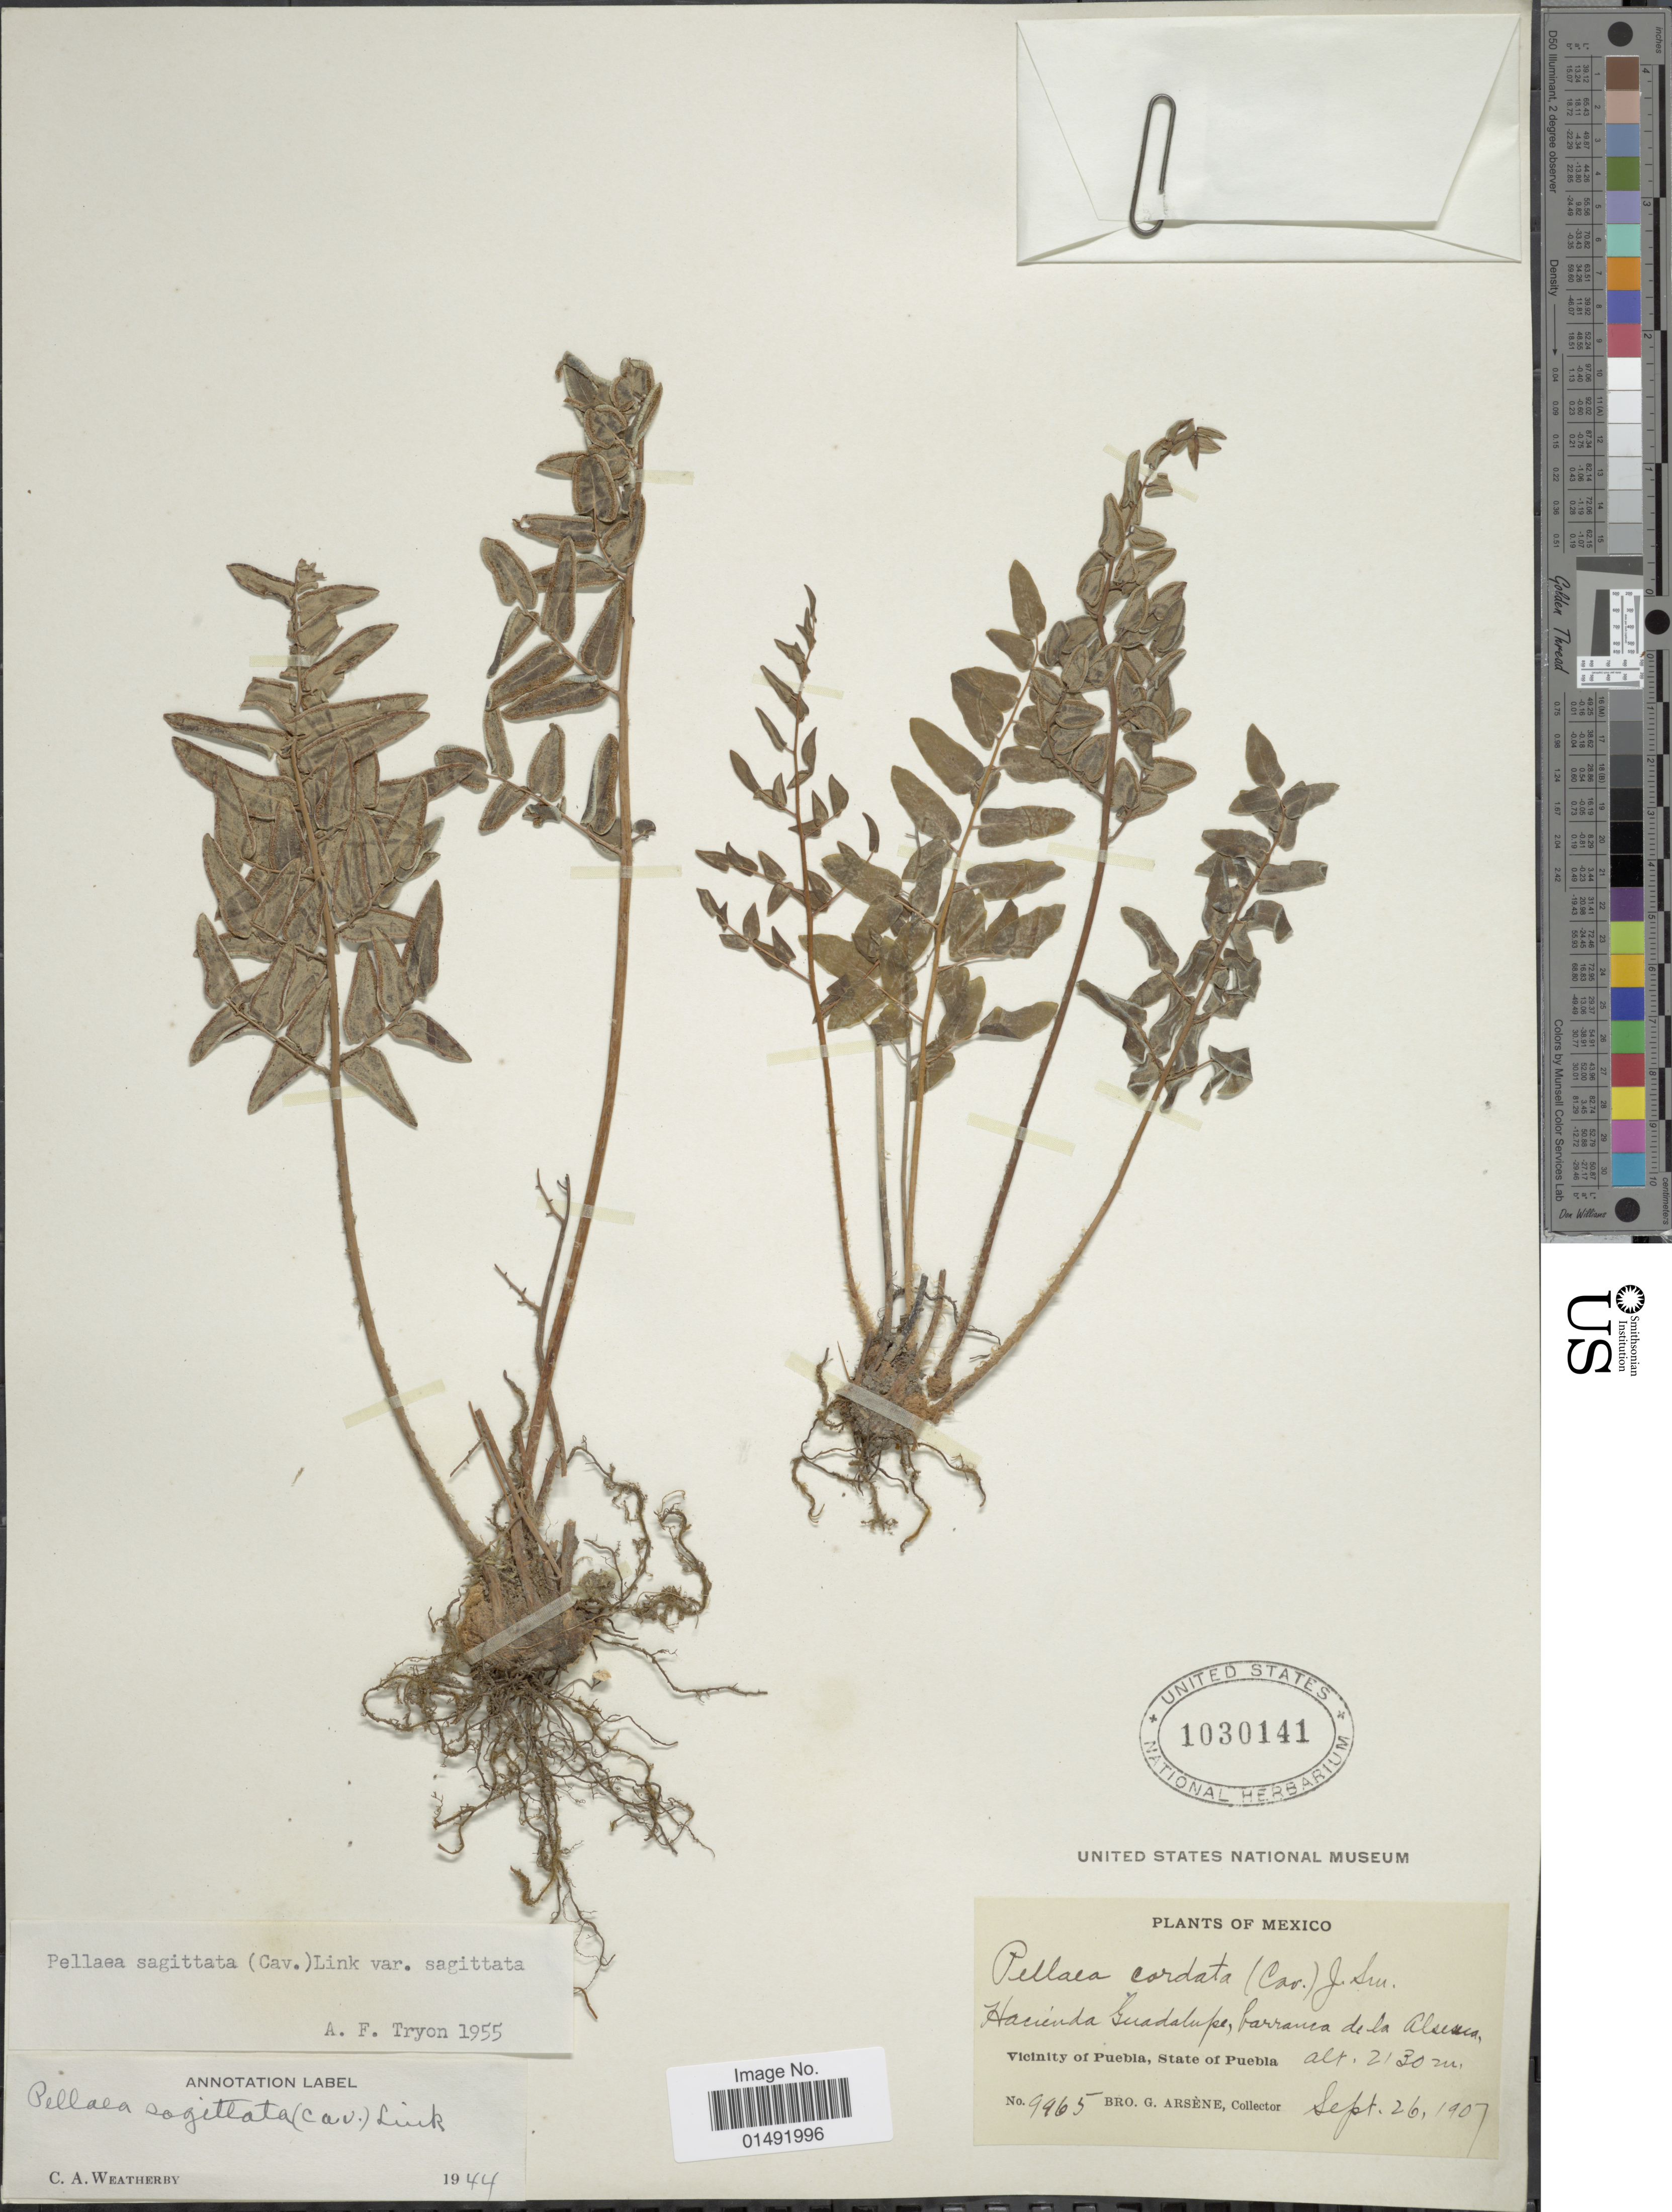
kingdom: Plantae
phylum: Tracheophyta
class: Polypodiopsida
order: Polypodiales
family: Pteridaceae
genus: Pellaea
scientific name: Pellaea sagittata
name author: (Cav.) Link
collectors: Bro. G. Arsène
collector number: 9965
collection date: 1907-09-26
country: Mexico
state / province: Puebla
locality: Hacienda Guadalupe, barranca de la Alseseca, Vicinity of Puebla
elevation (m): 2130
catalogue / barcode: US 1030141